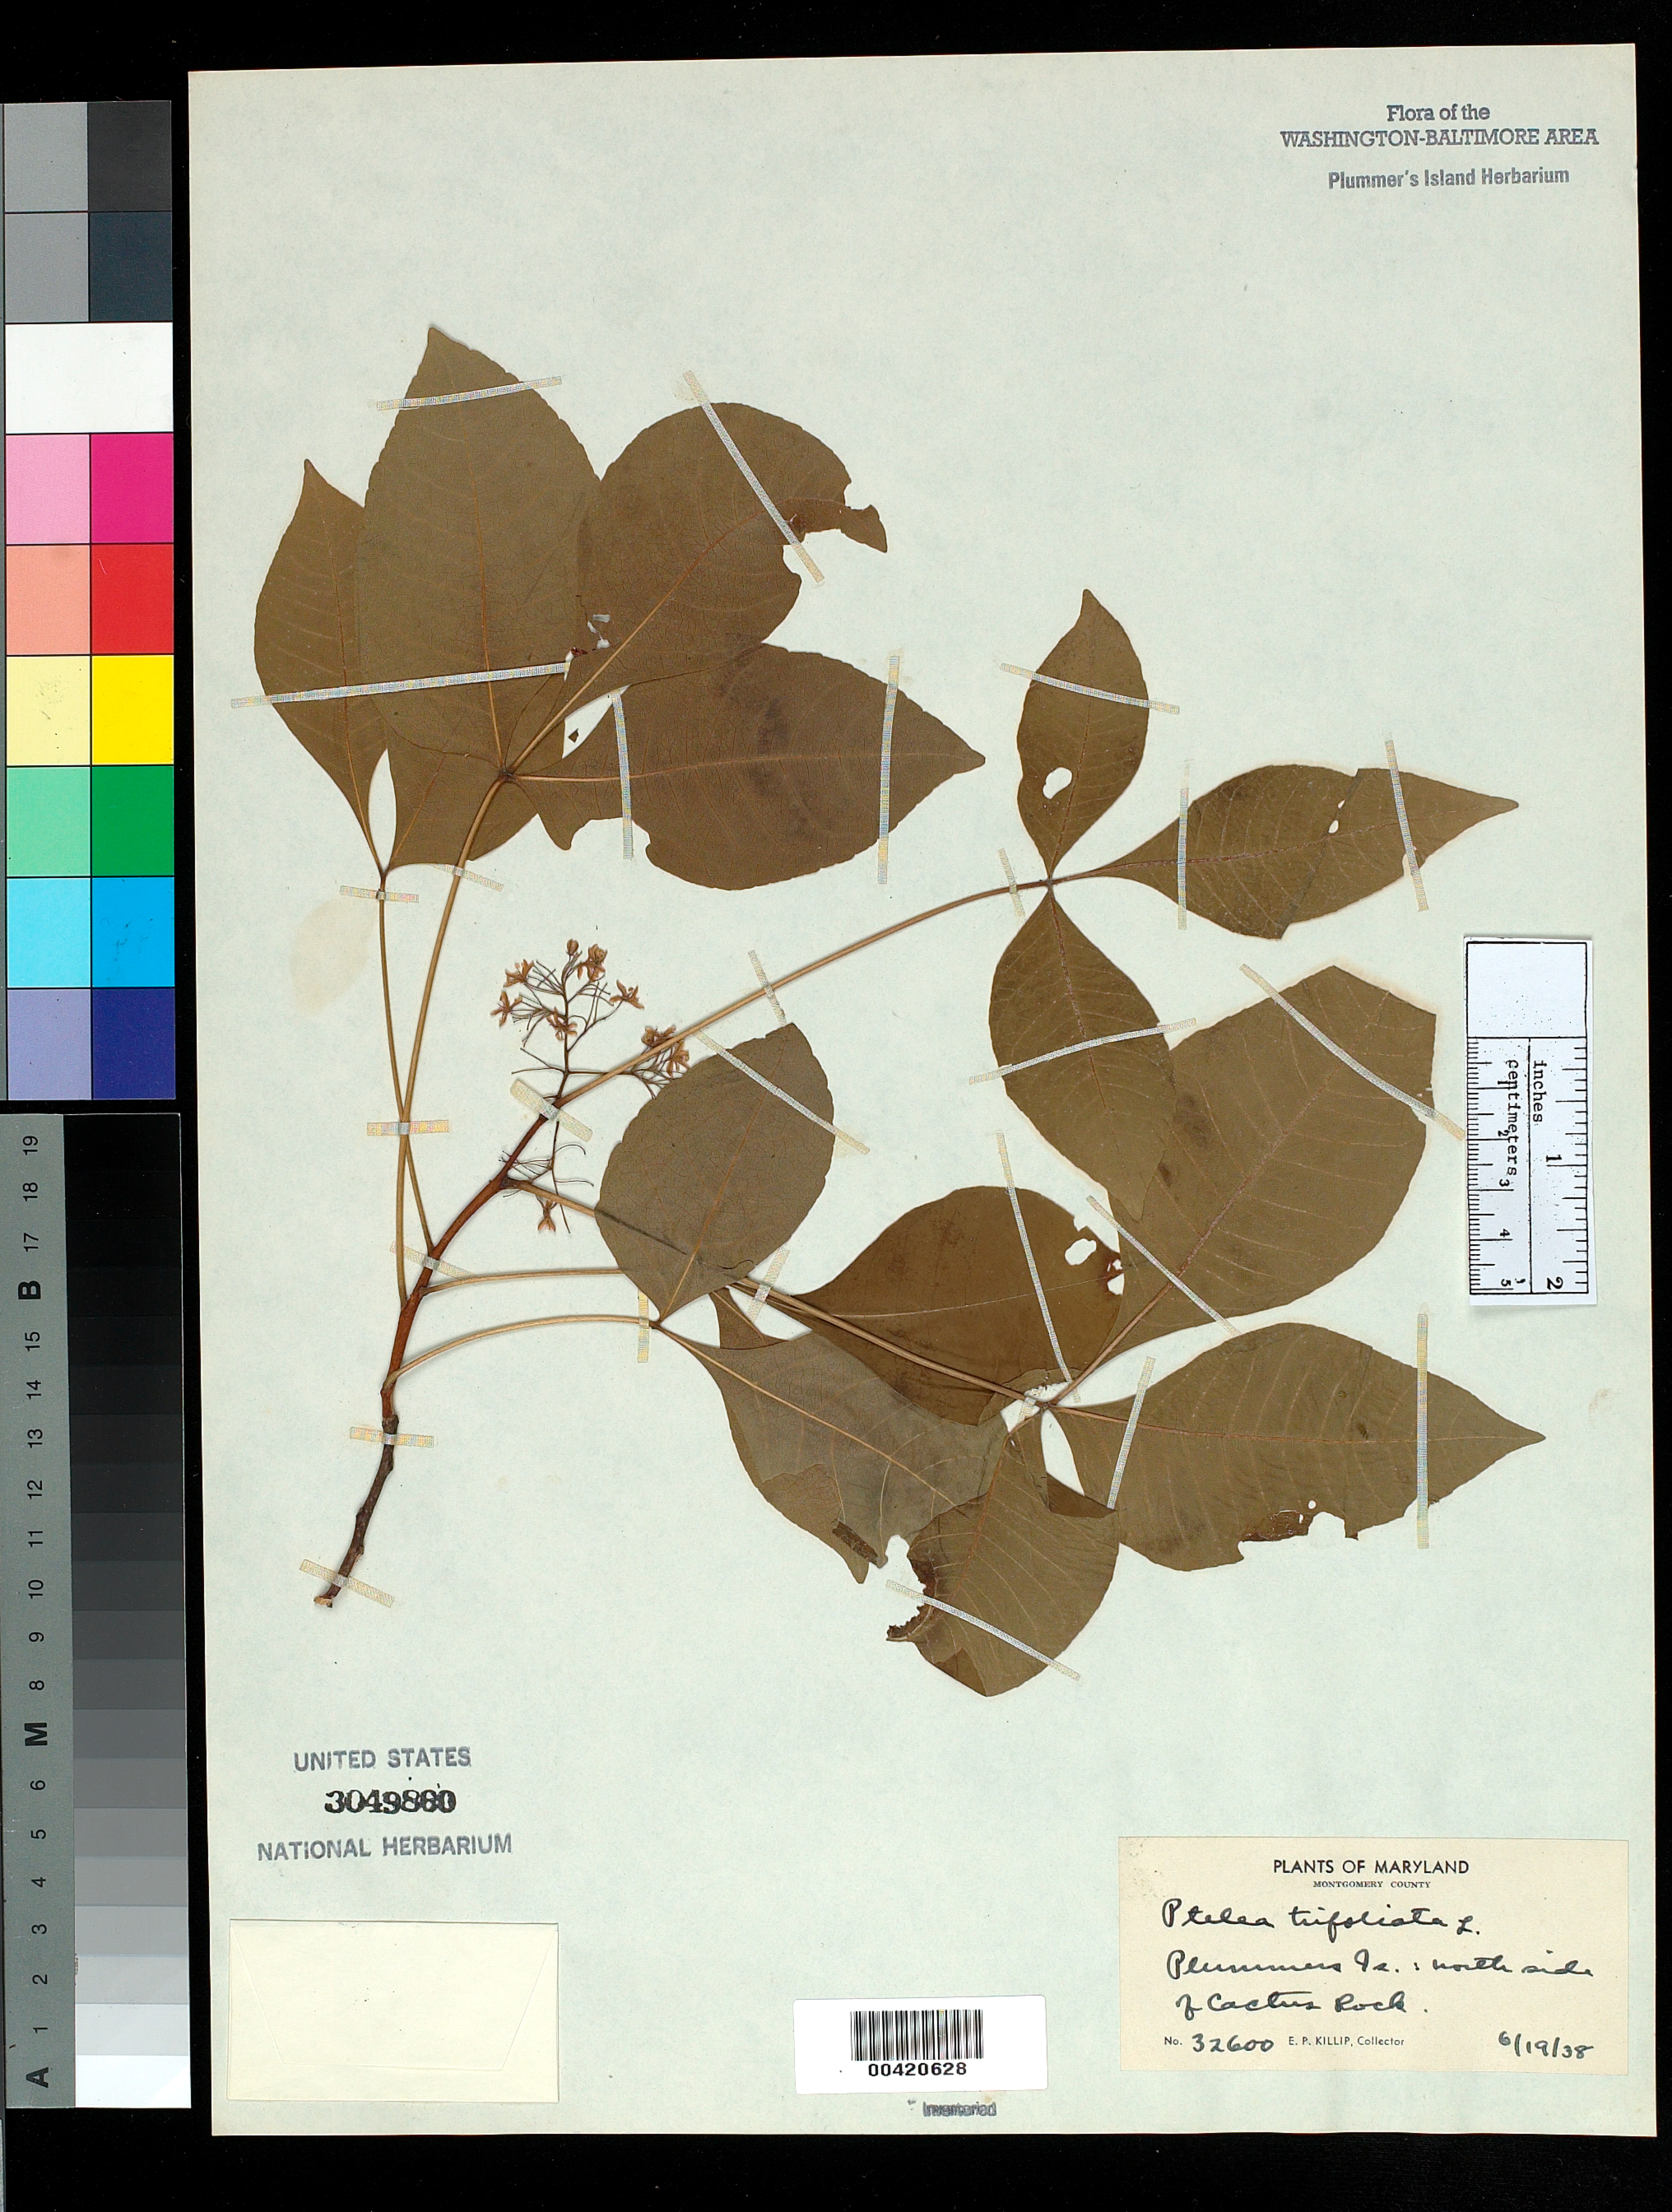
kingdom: Plantae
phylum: Tracheophyta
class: Magnoliopsida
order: Sapindales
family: Rutaceae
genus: Ptelea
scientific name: Ptelea trifoliata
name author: L.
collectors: E. P. Killip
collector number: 32600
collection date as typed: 19 Jun 1938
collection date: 1938-06-19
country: United States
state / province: Maryland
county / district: Montgomery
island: Plummers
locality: Plummer's Island; north side of Cactus Rock C. & O. Canal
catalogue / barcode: US 3049860